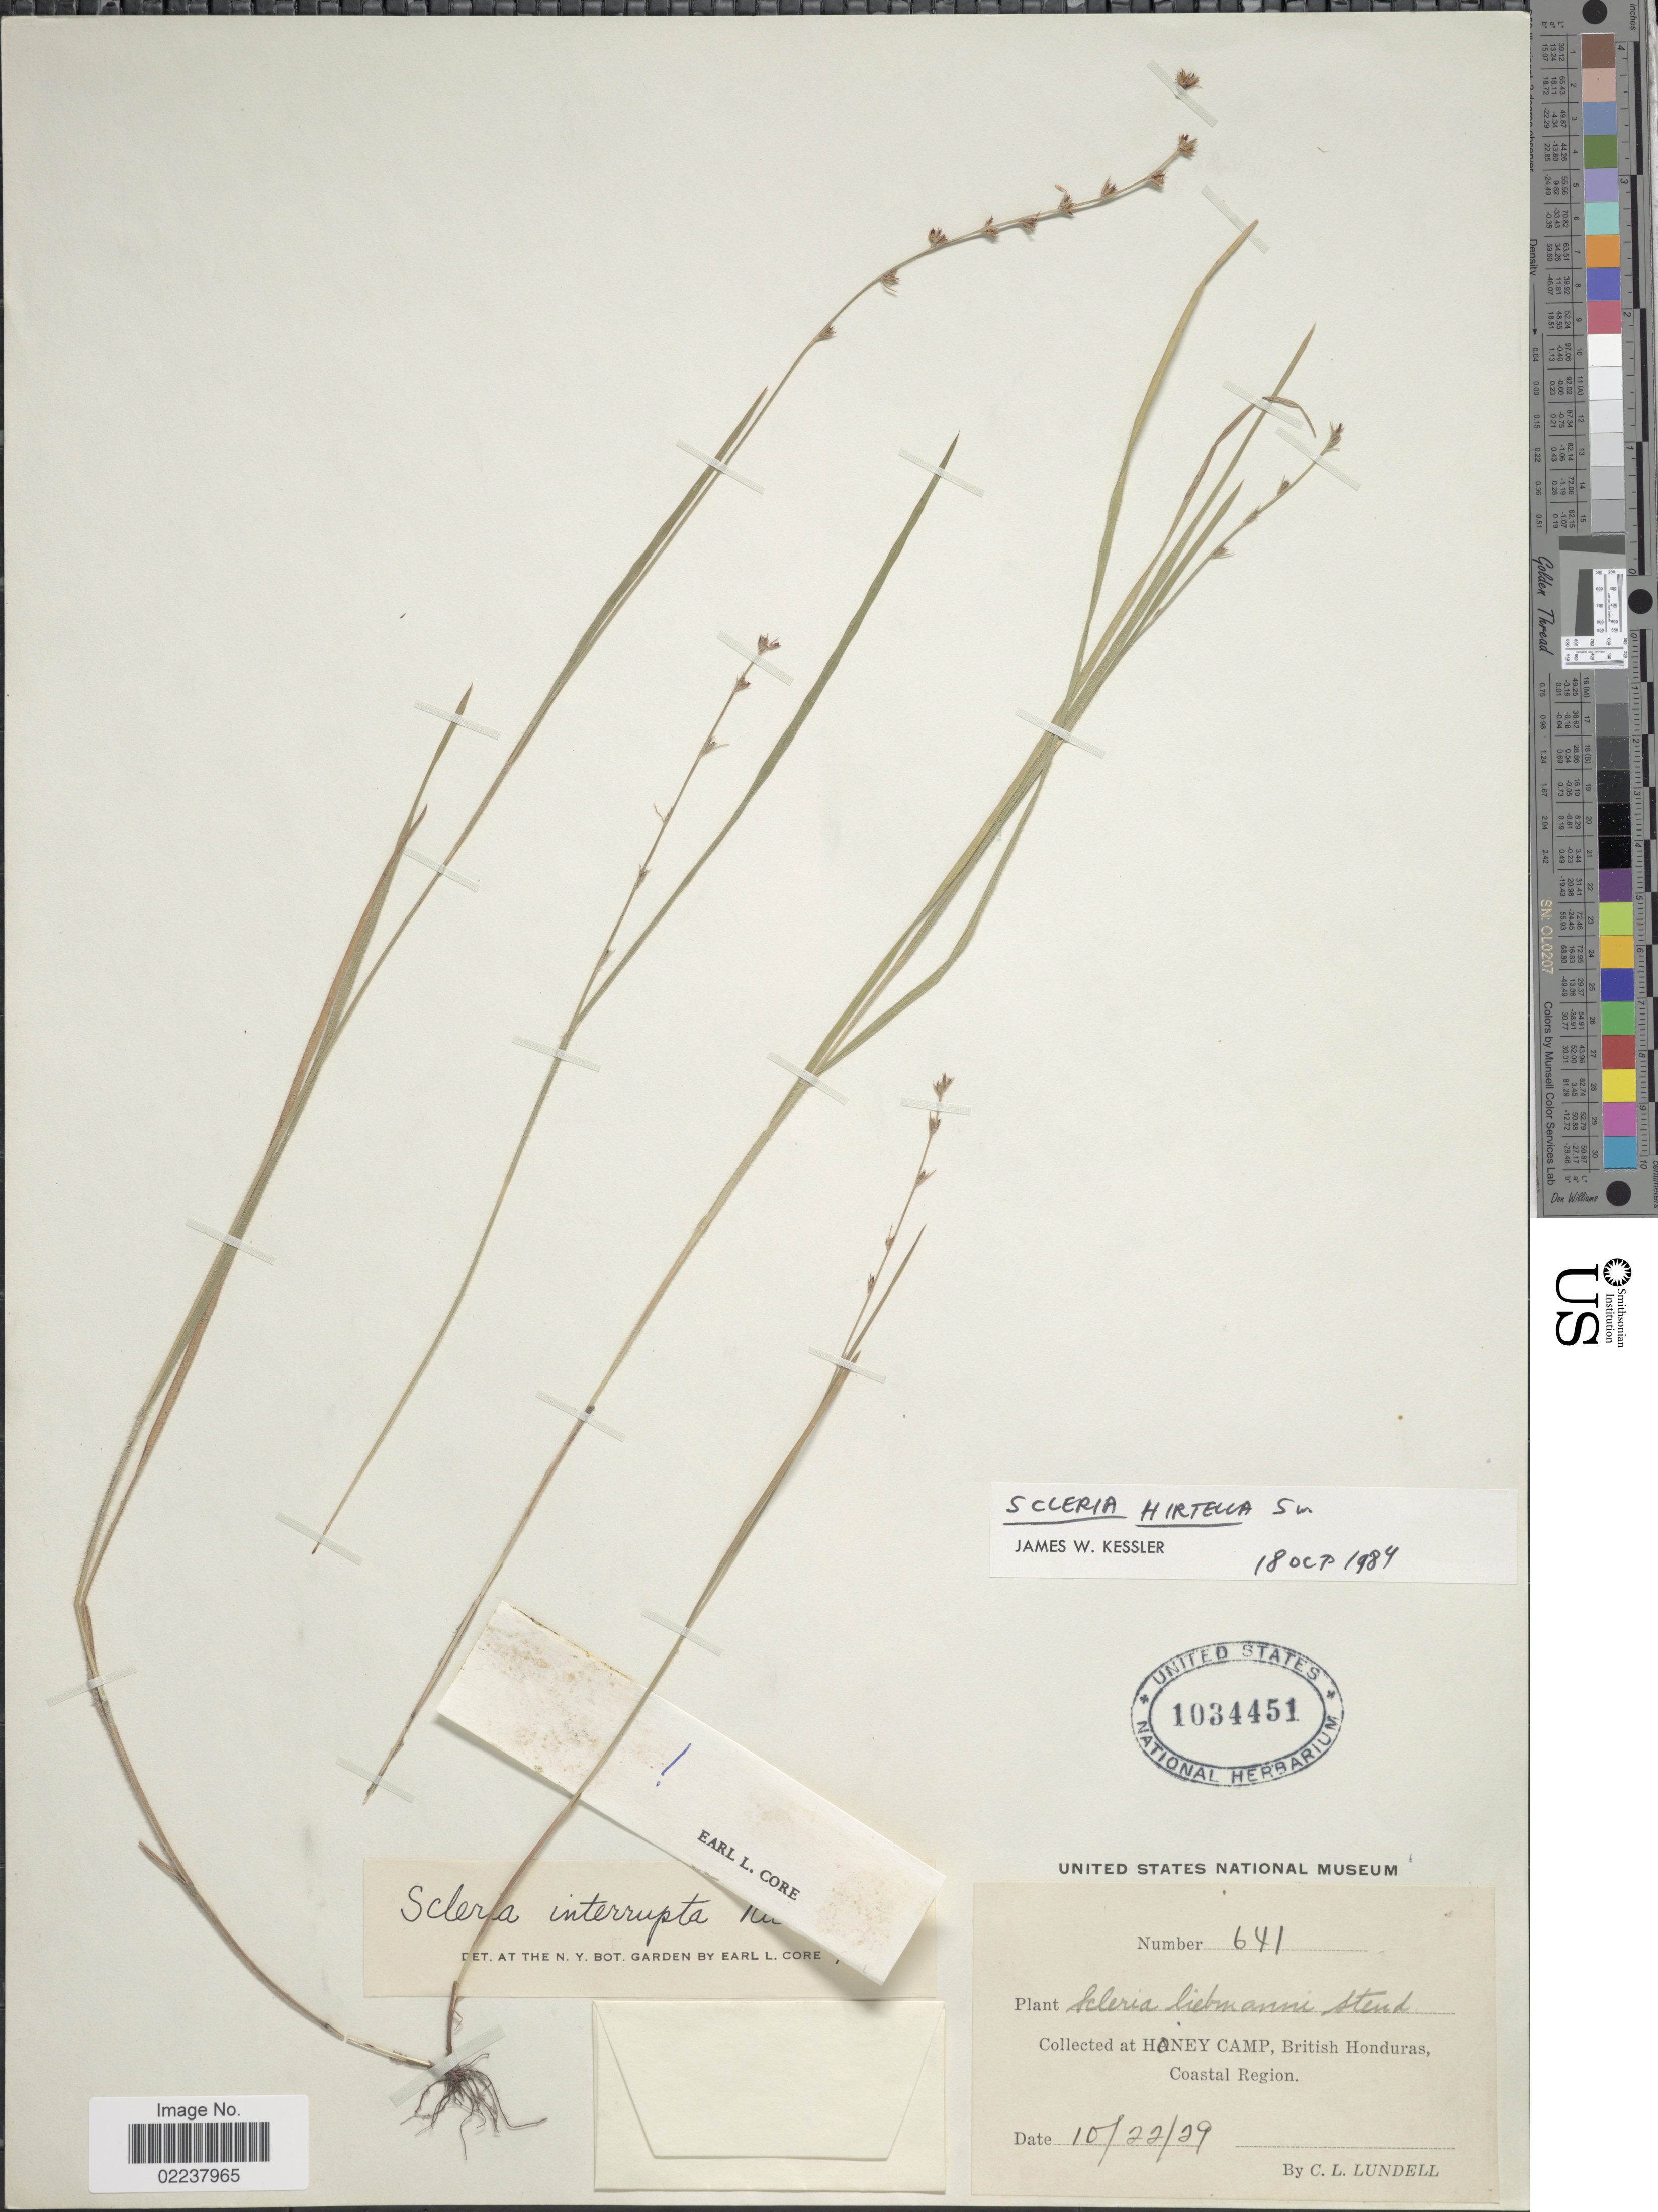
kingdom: Plantae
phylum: Tracheophyta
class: Liliopsida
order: Poales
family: Cyperaceae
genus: Scleria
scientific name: Scleria hirtella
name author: Sw.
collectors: C. L. Lundell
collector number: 641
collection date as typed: Transcribed d/m/y: 22/10/29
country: Belize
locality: Honey Camp, British Honduras, Coastal Region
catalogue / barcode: US 1034451